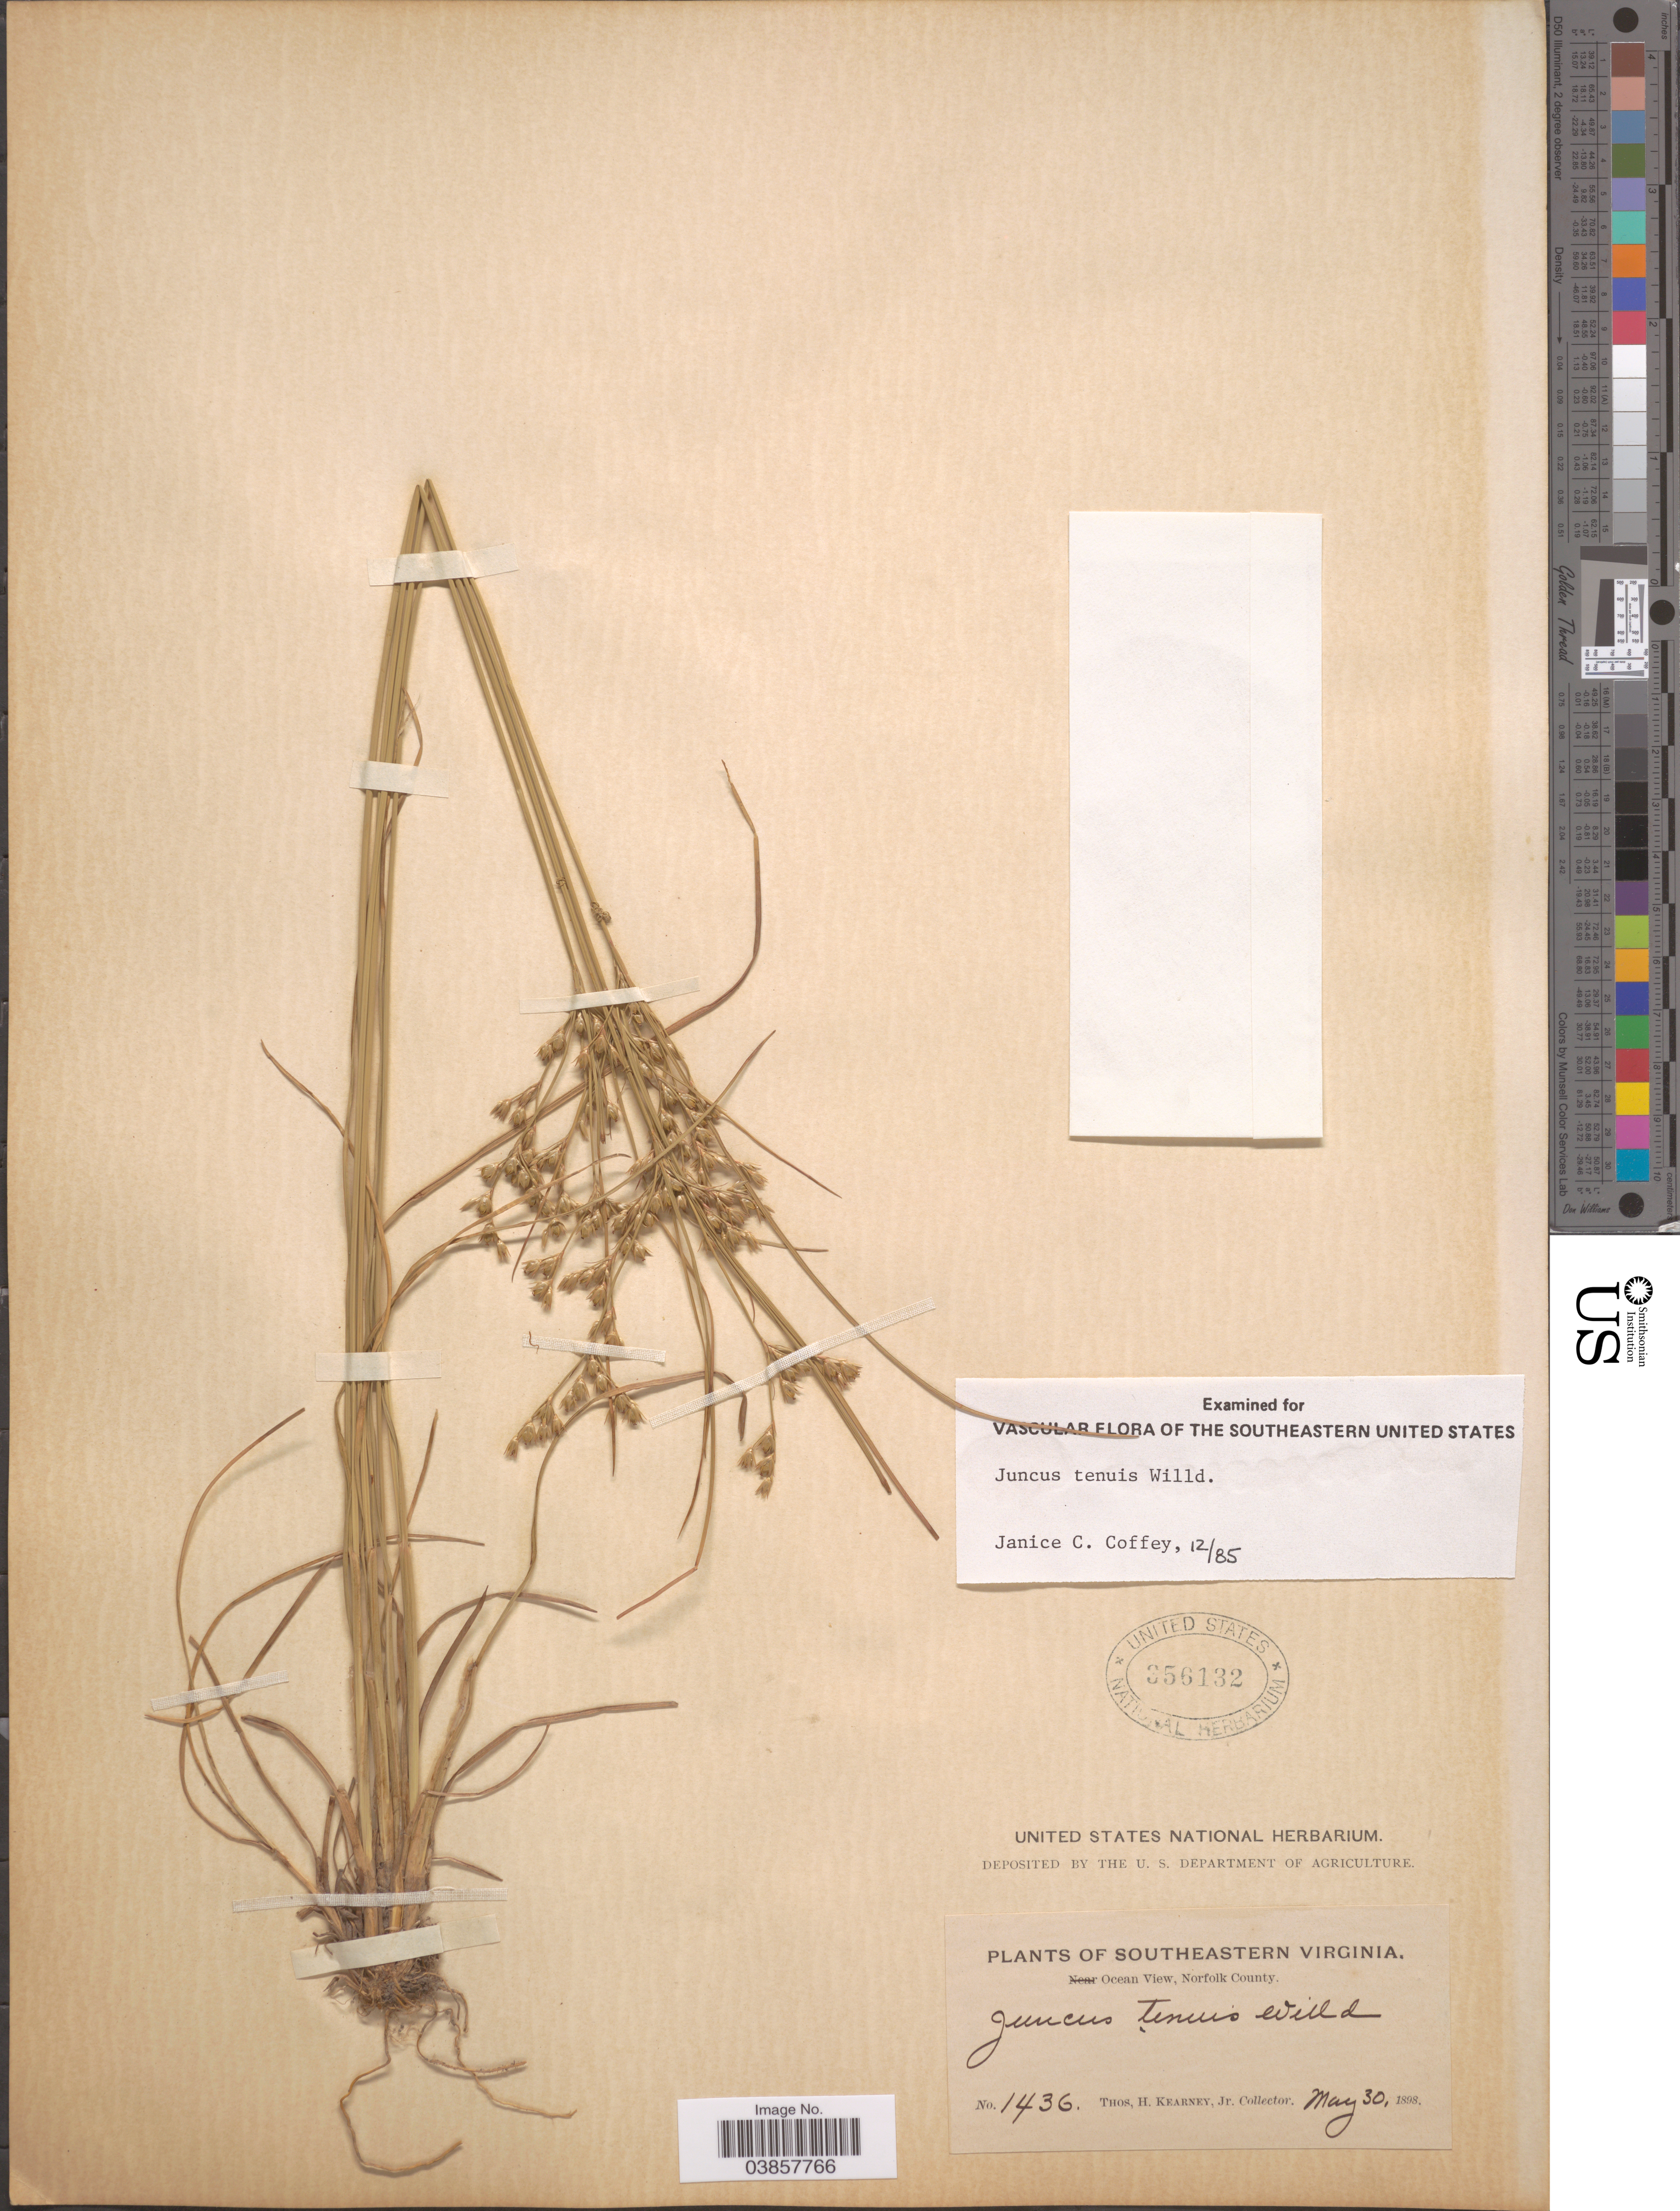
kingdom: Plantae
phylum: Tracheophyta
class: Liliopsida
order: Poales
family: Juncaceae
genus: Juncus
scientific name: Juncus tenuis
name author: Willd.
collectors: T. H. Kearney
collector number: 1436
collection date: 1898-05-30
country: United States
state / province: Virginia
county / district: City of Norfolk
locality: Southeastern Virginia. Ocean View, Norfolk County.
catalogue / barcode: US 356132